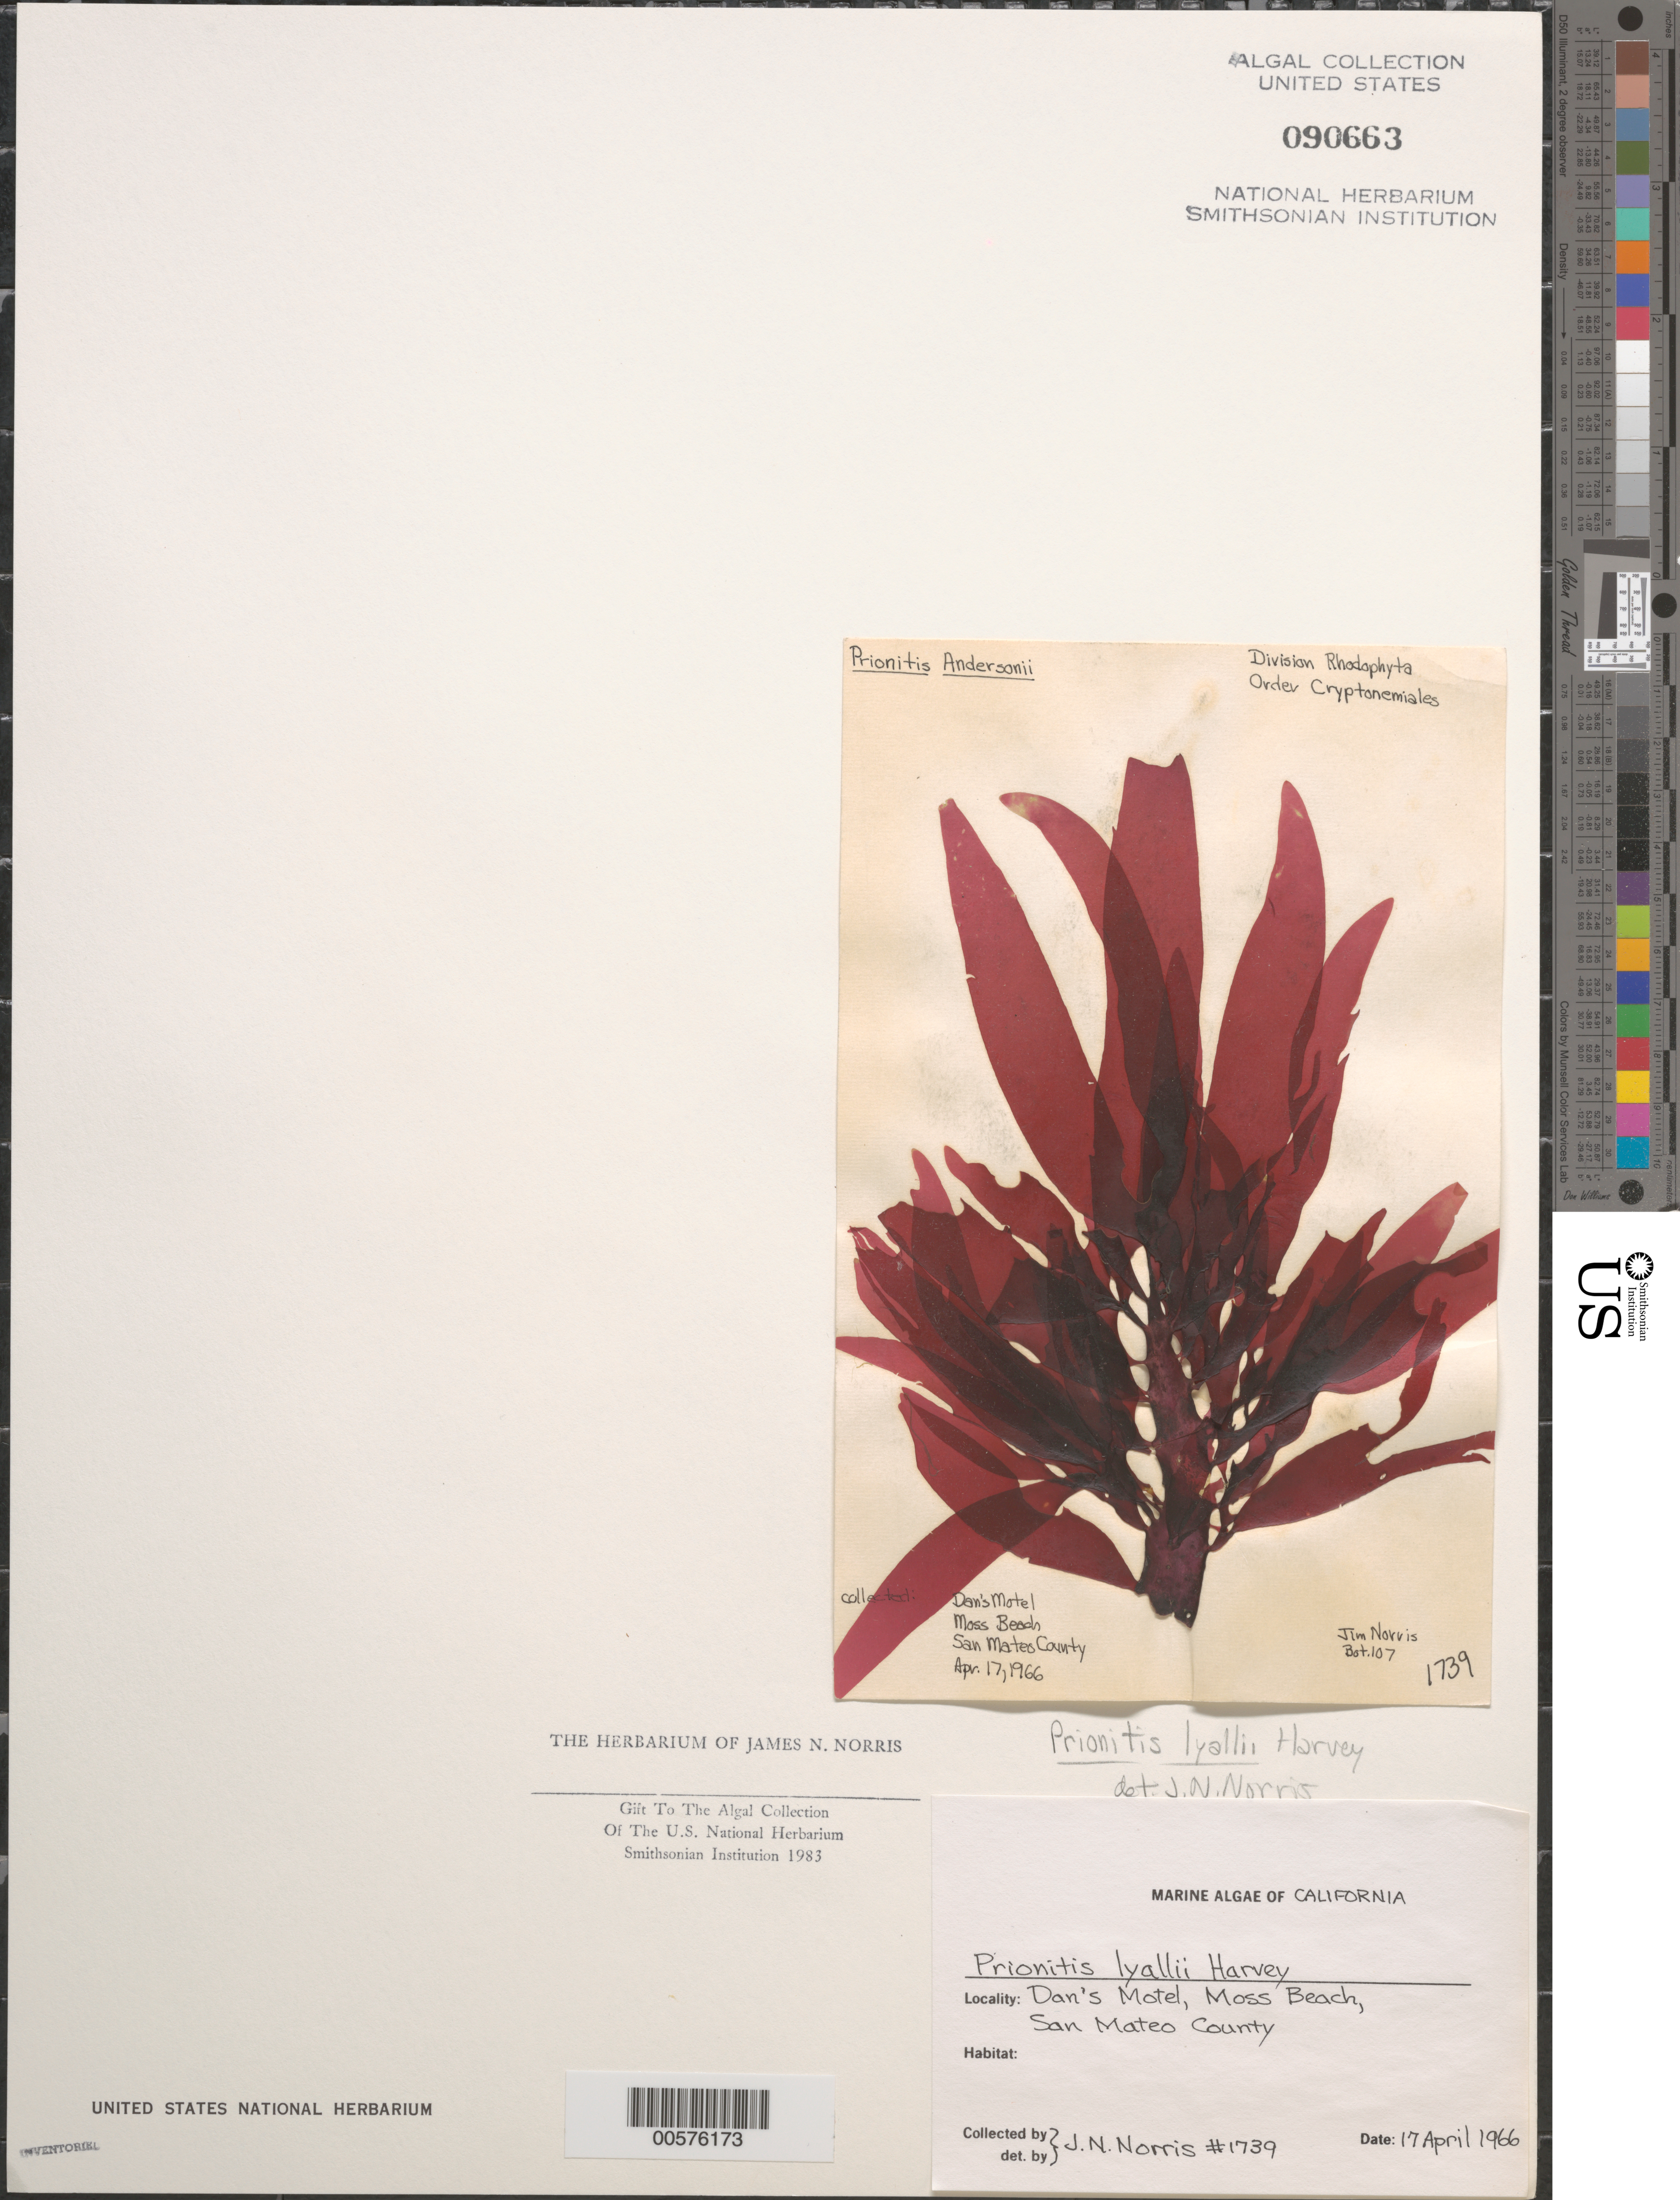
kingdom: Plantae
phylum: Rhodophyta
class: Florideophyceae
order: Cryptonemiales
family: Cryptonemiaceae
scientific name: Prionitis sternbergii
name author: (C. Agardh) J. Agardh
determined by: Algae name updating Project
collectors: J. N. Norris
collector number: JN-1739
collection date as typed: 17 Apr 1966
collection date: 1966-04-17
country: United States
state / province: California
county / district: San Mateo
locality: Dan's Motel, Moss Beach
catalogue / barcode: US 90663